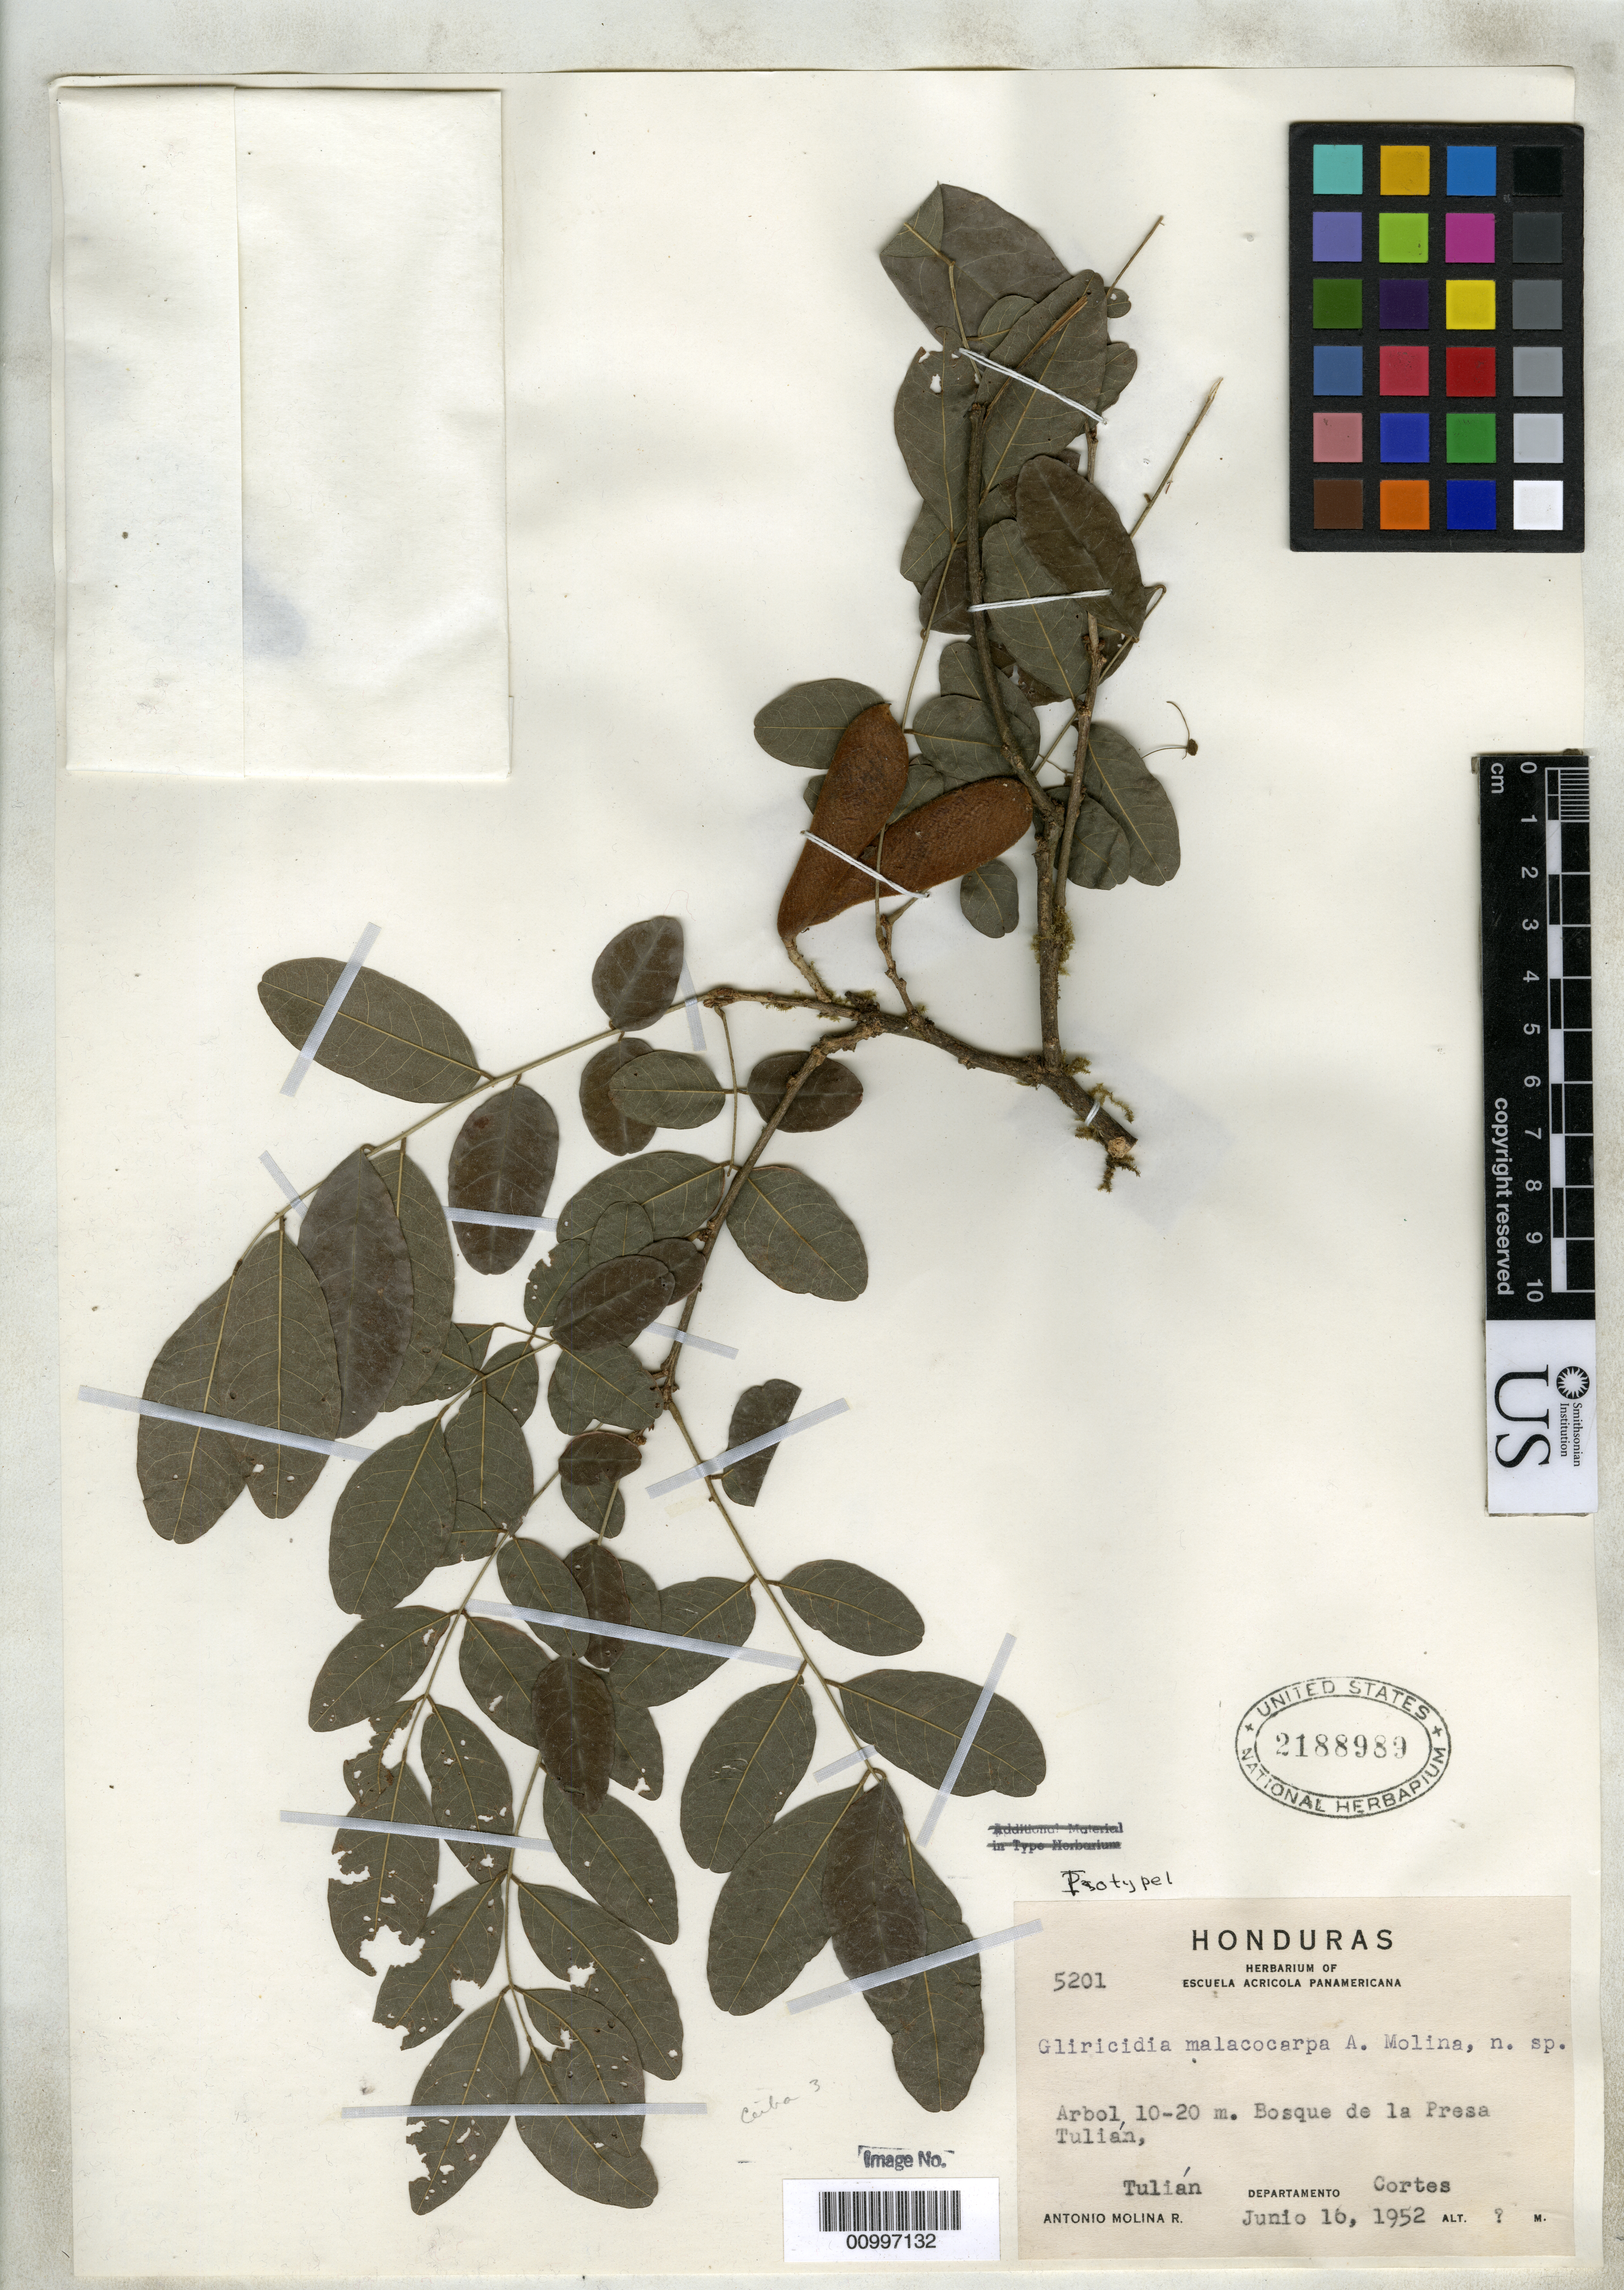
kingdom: Plantae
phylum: Tracheophyta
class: Magnoliopsida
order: Fabales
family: Fabaceae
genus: Gliricidia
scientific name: Gliricidia malacocarpa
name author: Ant. Molina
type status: Isotype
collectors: A. Molina R.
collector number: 5201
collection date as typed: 16 Jun 1952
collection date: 1952-06-16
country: Honduras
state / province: Cortés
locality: Tulian. Bosque de la Presa.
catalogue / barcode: US 2188989